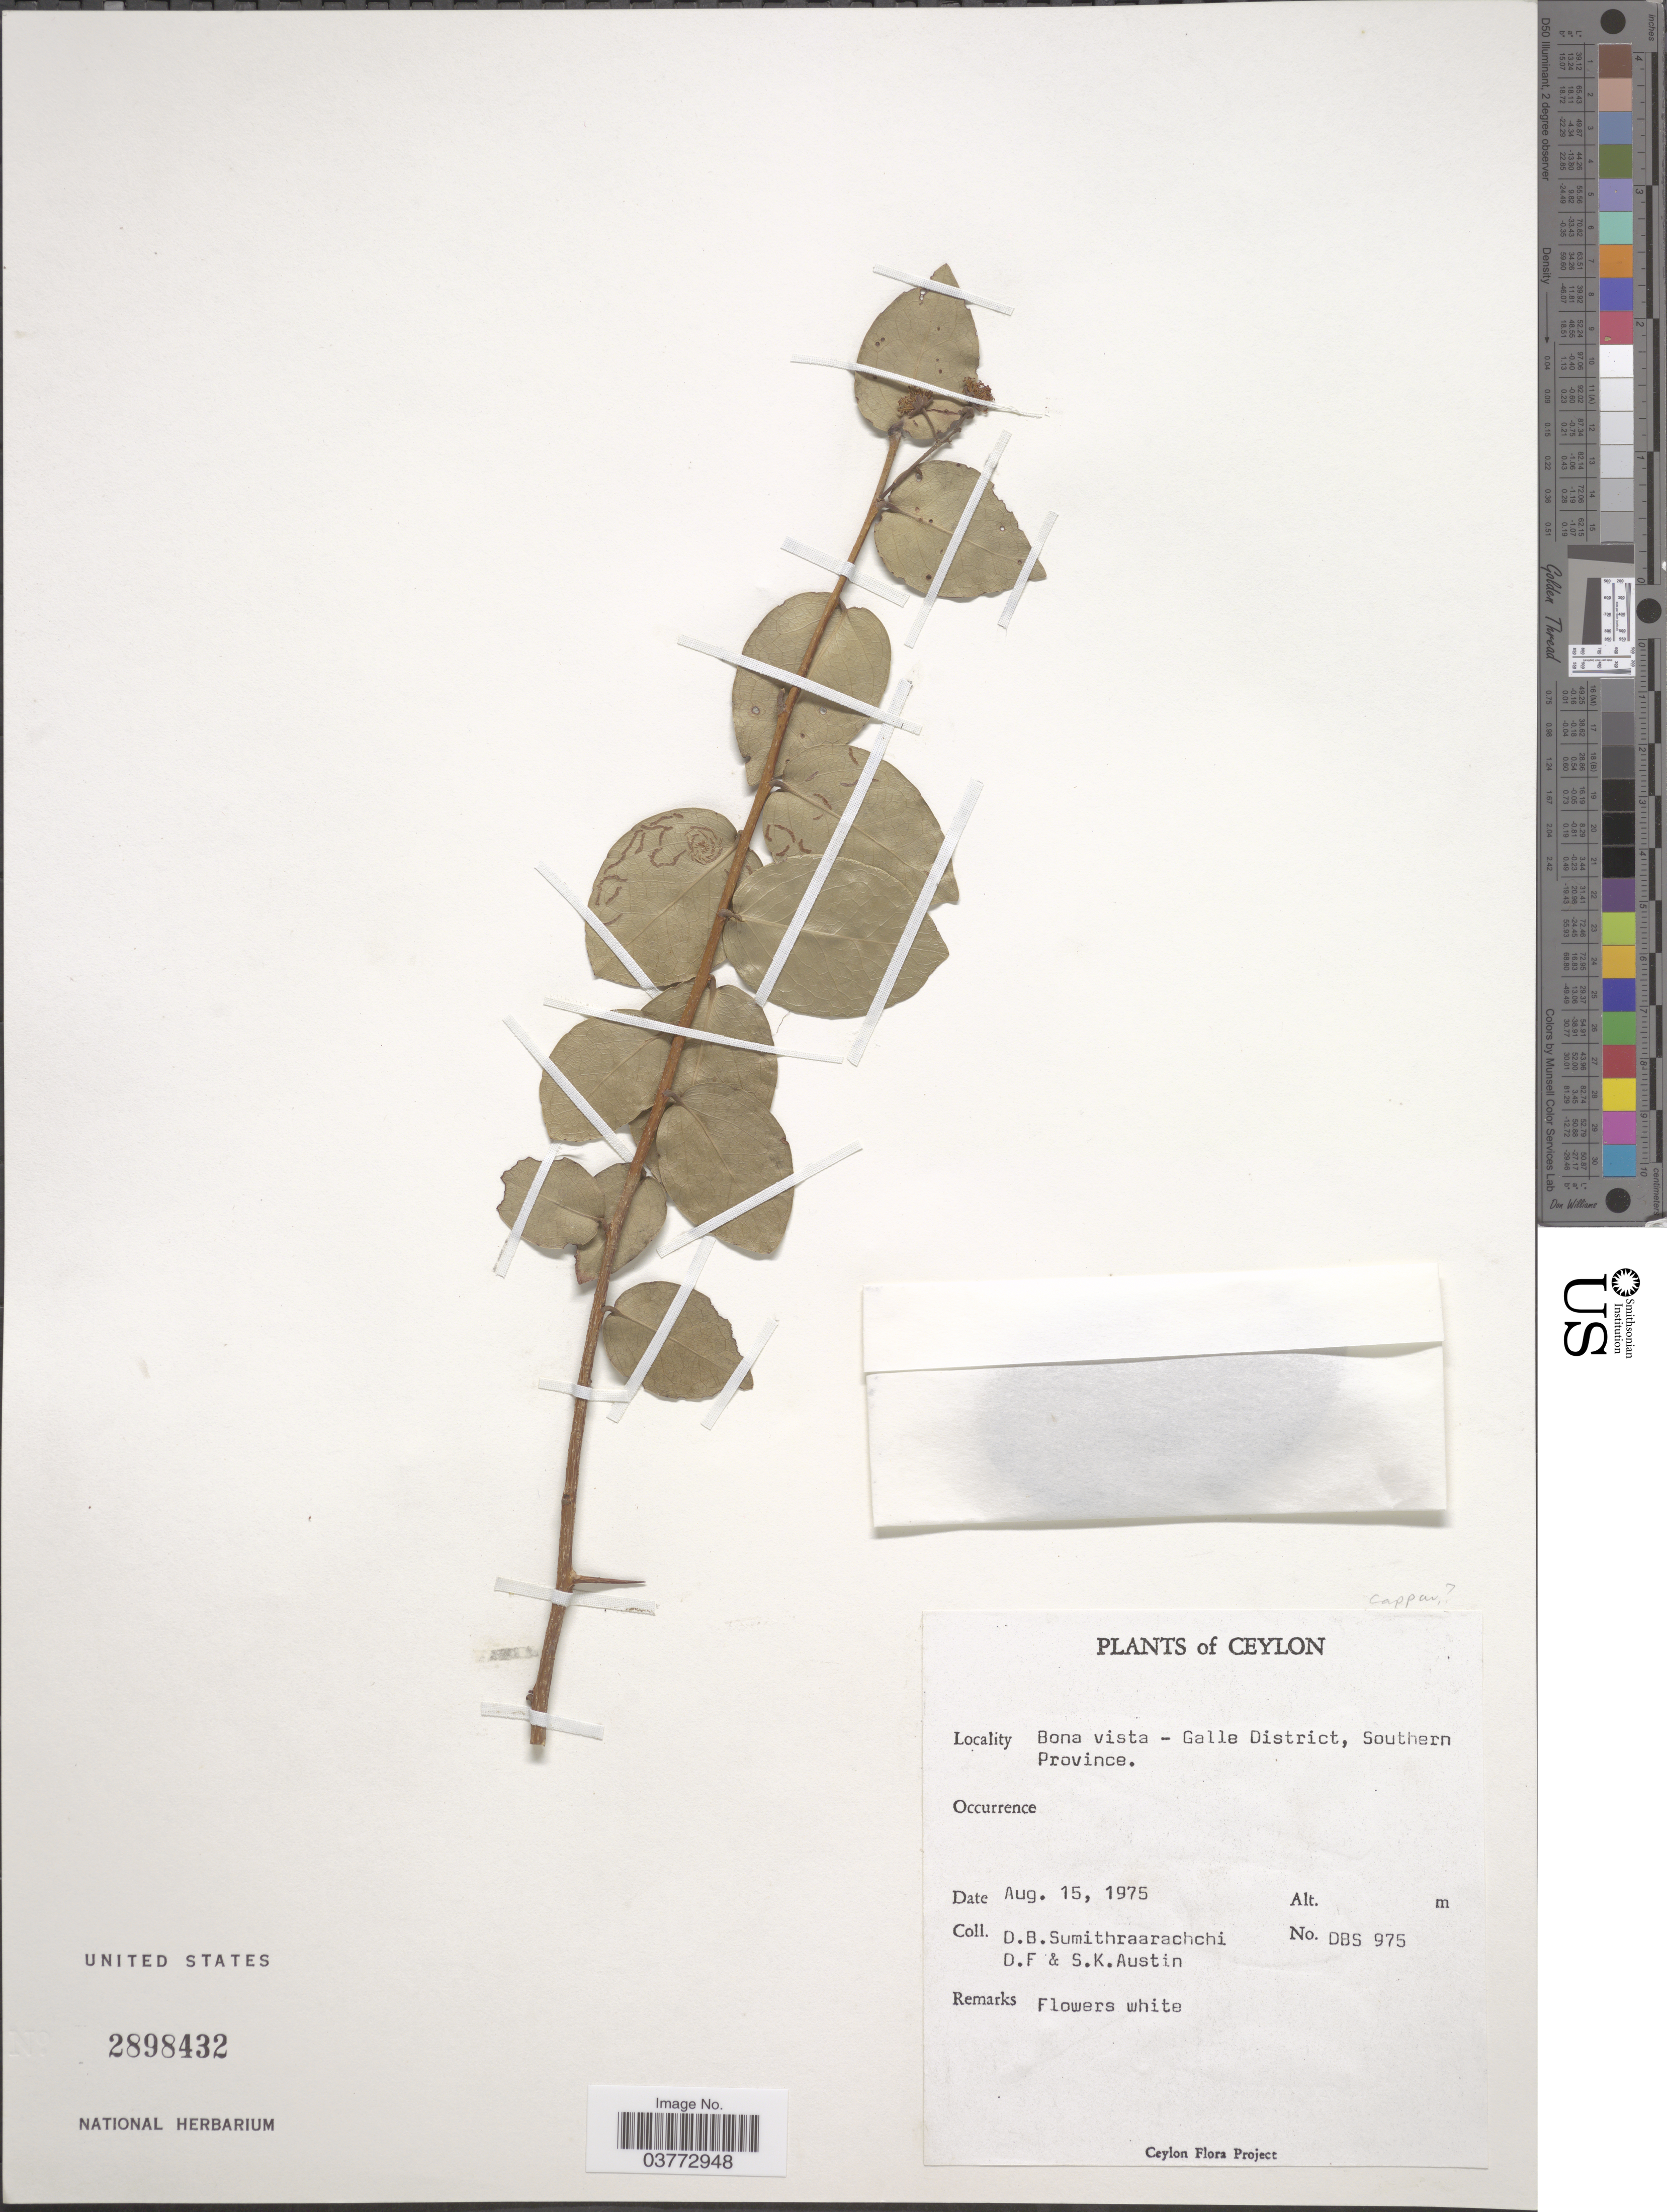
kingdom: Plantae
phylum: Tracheophyta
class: Magnoliopsida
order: Brassicales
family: Capparaceae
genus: Capparis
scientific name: Capparis sp.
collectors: D. B. Sumithraarachchi, D. Austin & S. Austin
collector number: DBS975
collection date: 1975-08-15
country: Sri Lanka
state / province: Southern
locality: Ceylon. Bona vista - Galle District.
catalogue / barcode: US 2898432